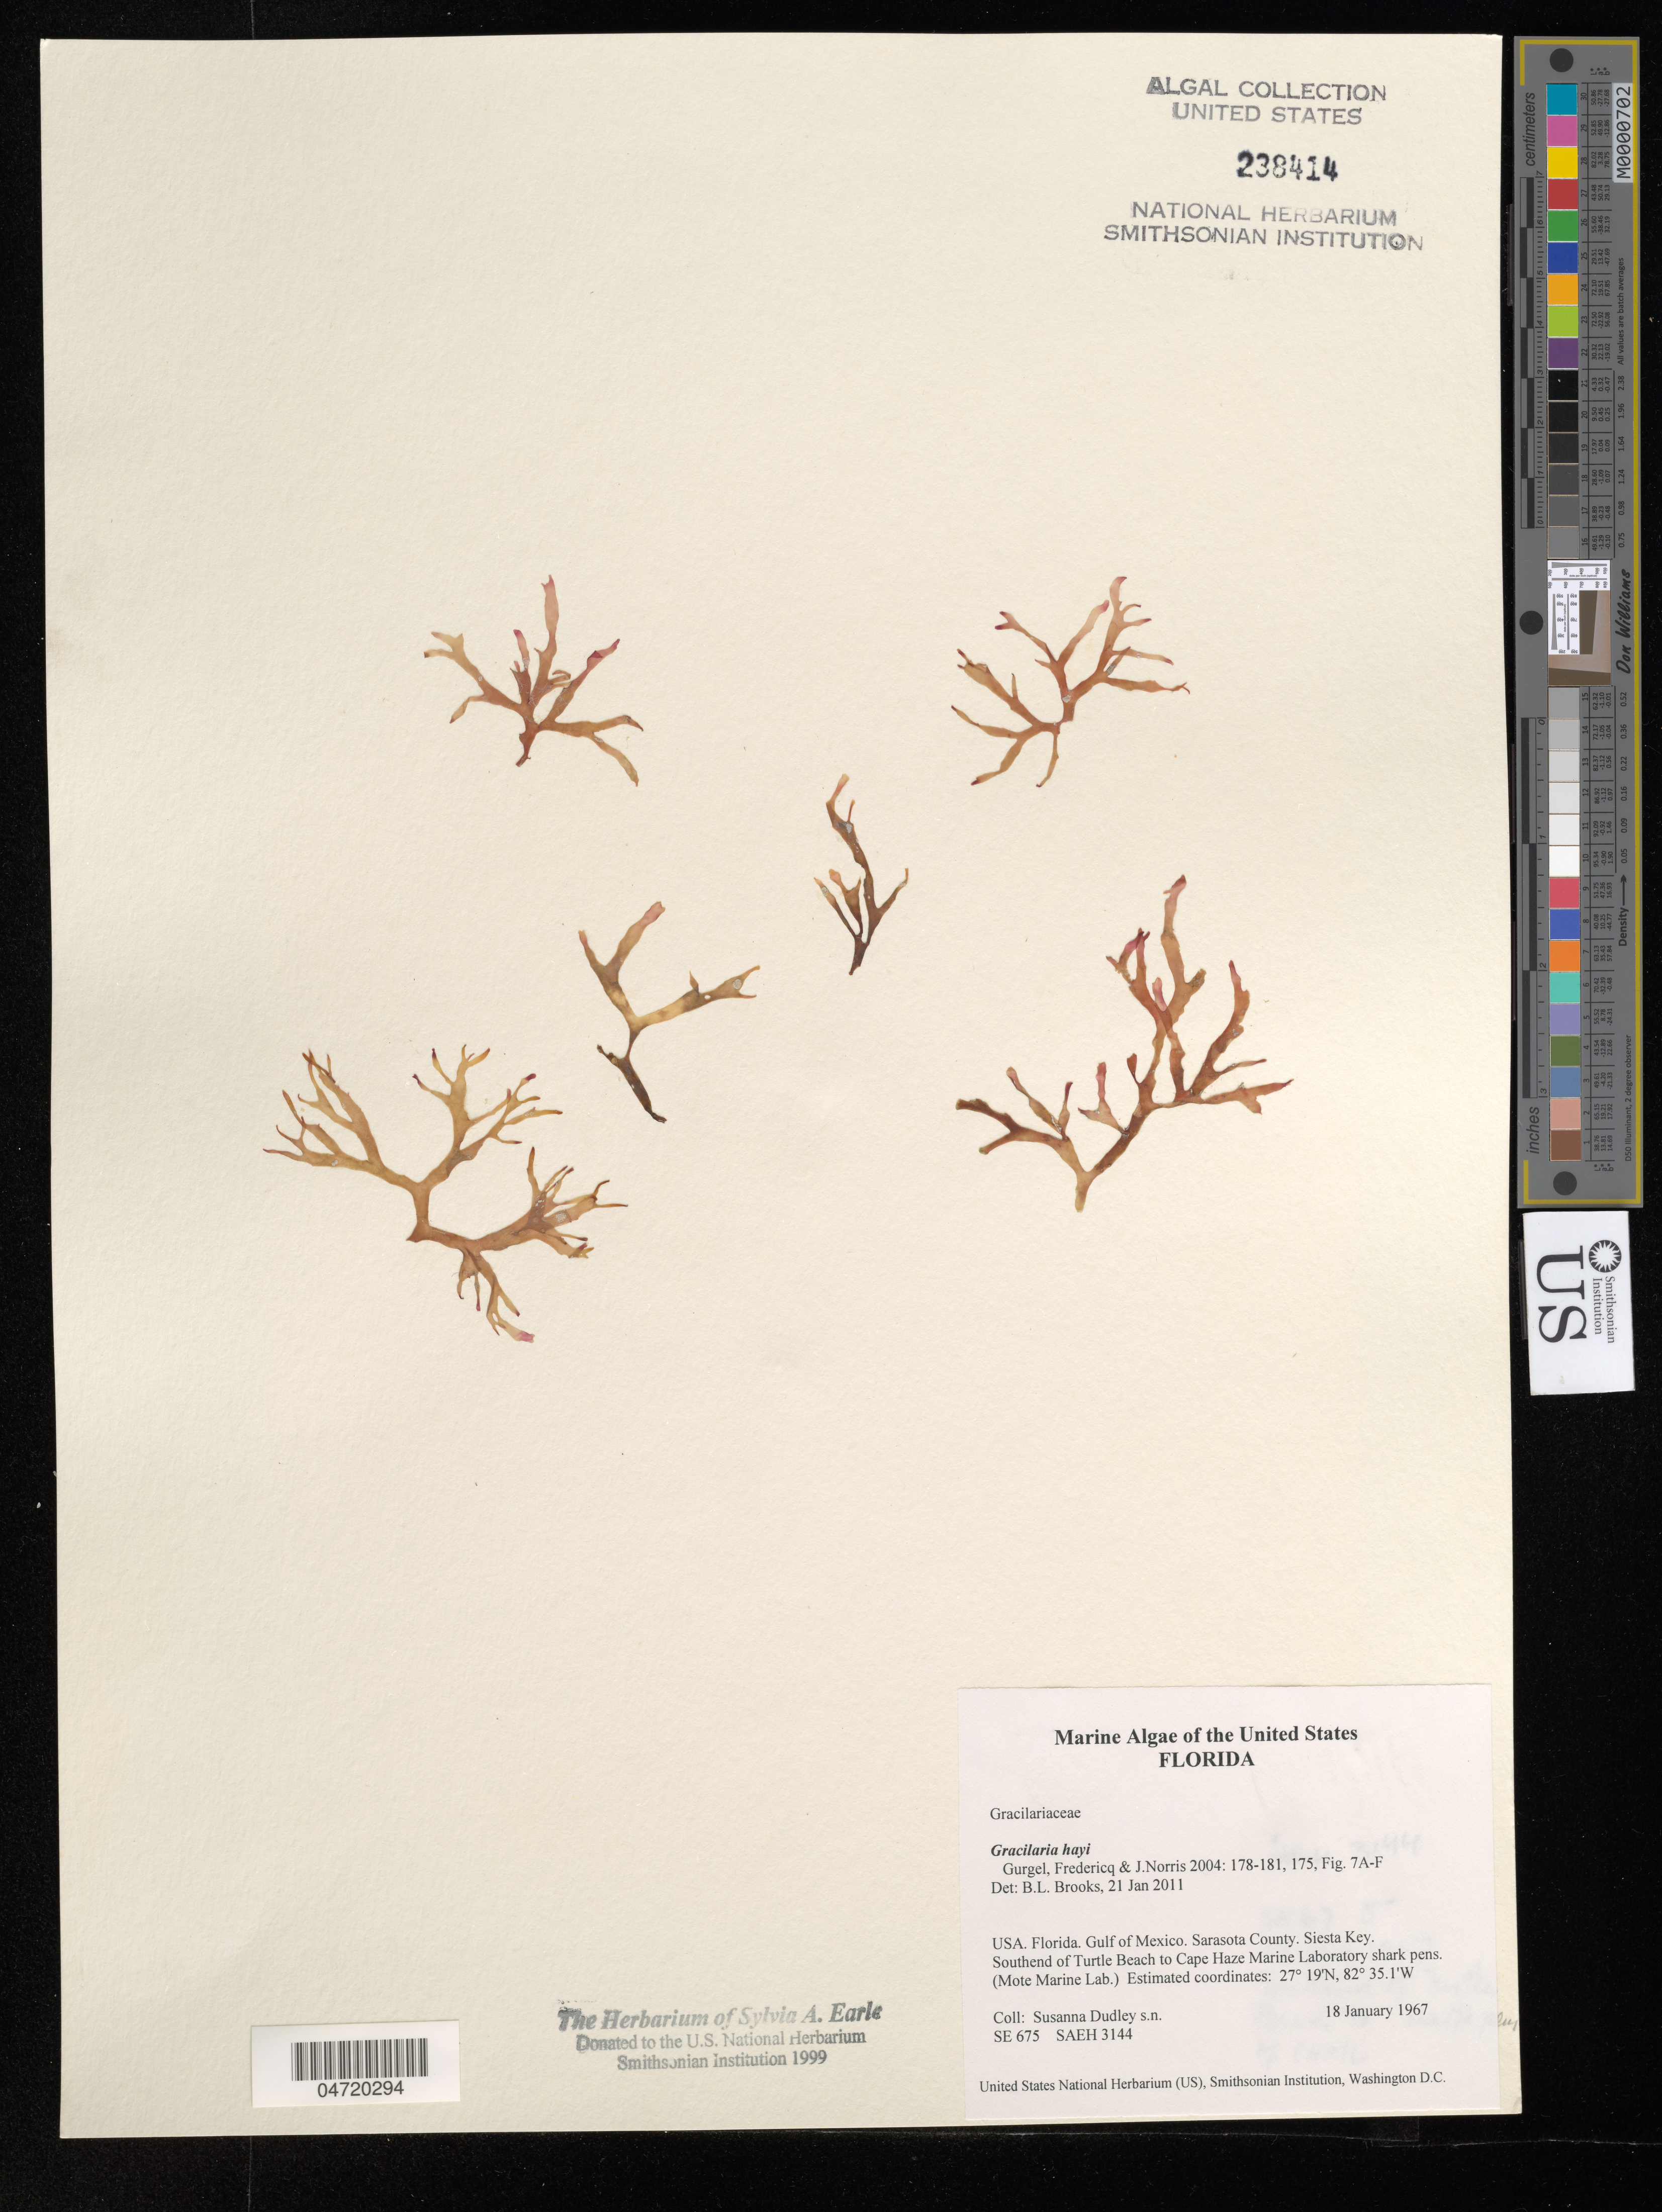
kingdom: Plantae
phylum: Rhodophyta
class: Florideophyceae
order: Gracilariales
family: Gracilariaceae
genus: Gracilaria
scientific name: Gracilaria hayi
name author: Gurgel et al. in I.A. Abbott & McDermid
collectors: S. Dudley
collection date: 1967-01-18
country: United States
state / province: Florida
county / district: Sarasota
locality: Gulf of Mexico. Sarasota County. Siesta Key. Southend of Turtle Beach to Cape Haze Marine Laboratory shark pens. (Mote Marine Lab.)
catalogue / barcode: US 238414